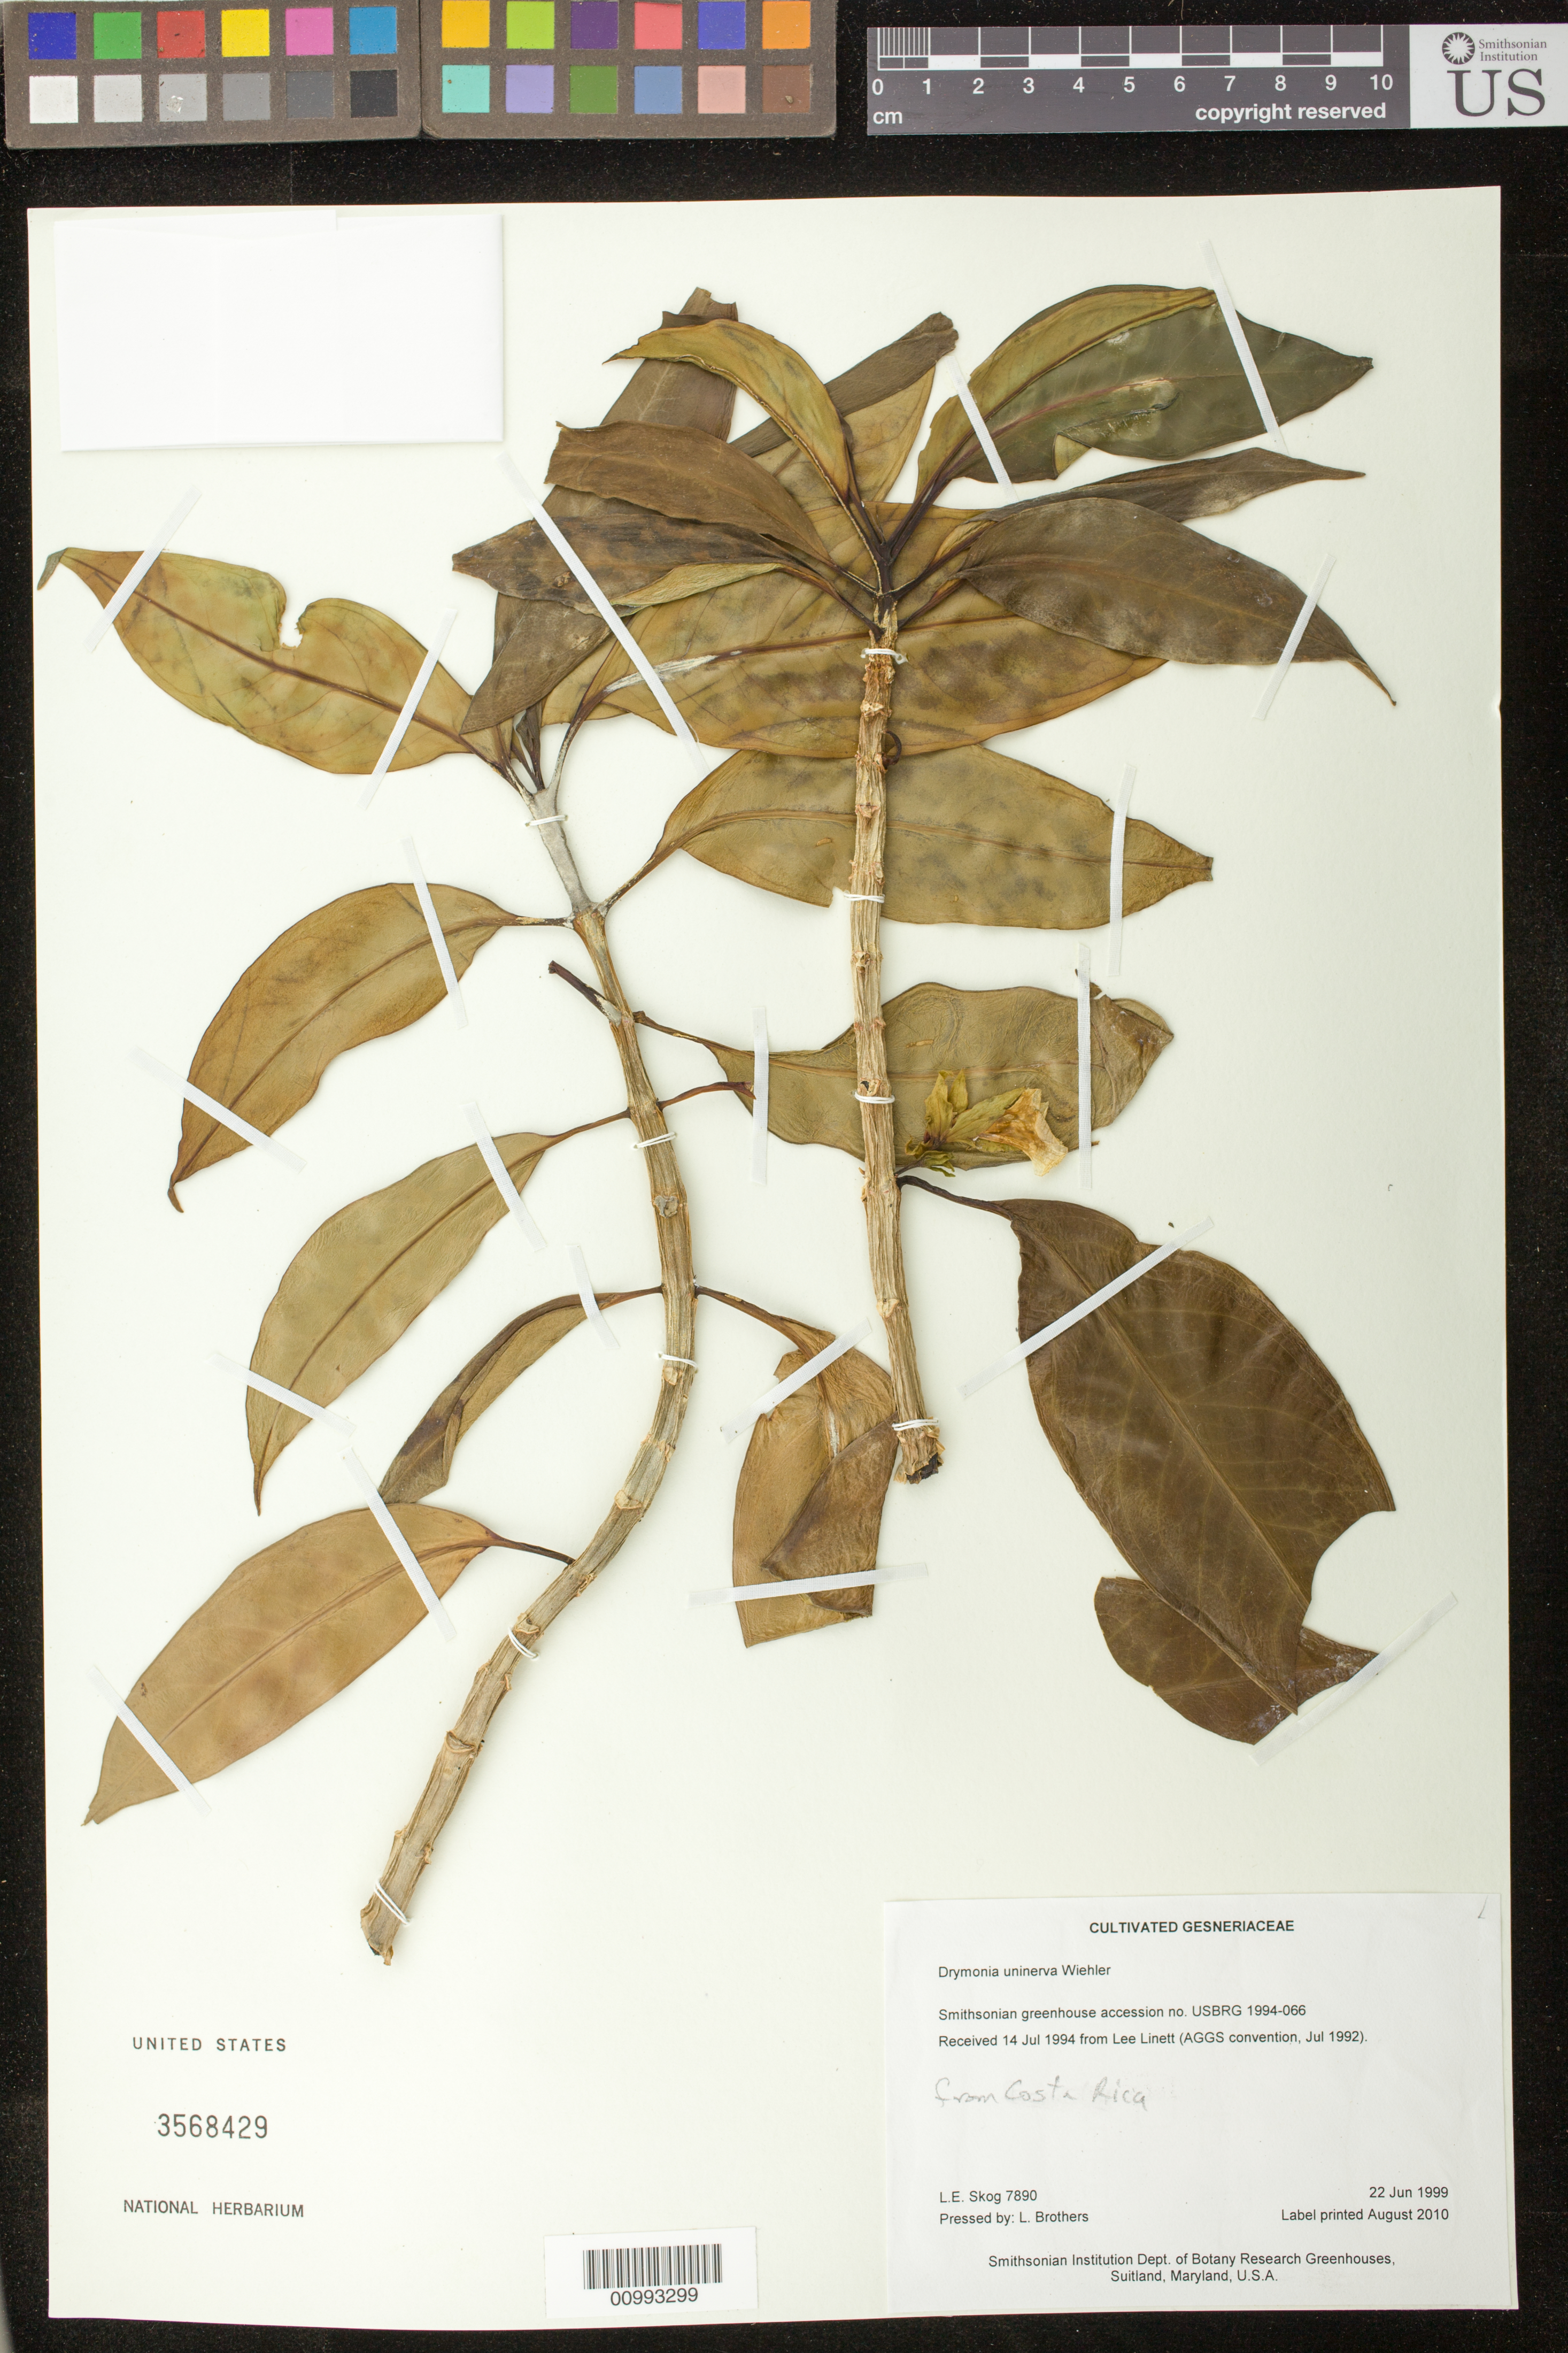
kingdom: Plantae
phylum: Tracheophyta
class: Magnoliopsida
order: Lamiales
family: Gesneriaceae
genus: Drymonia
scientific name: Drymonia uninerva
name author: Wiehler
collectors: L. E. Skog & L. Brothers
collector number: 7890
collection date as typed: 22 Jun 1999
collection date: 1999-06-22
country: United States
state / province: Maryland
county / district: Prince George's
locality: Smithsonian Institution Dept. of Botany Research Greenhouses, Suitland, Maryland, U.S.A.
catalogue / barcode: US 3568429